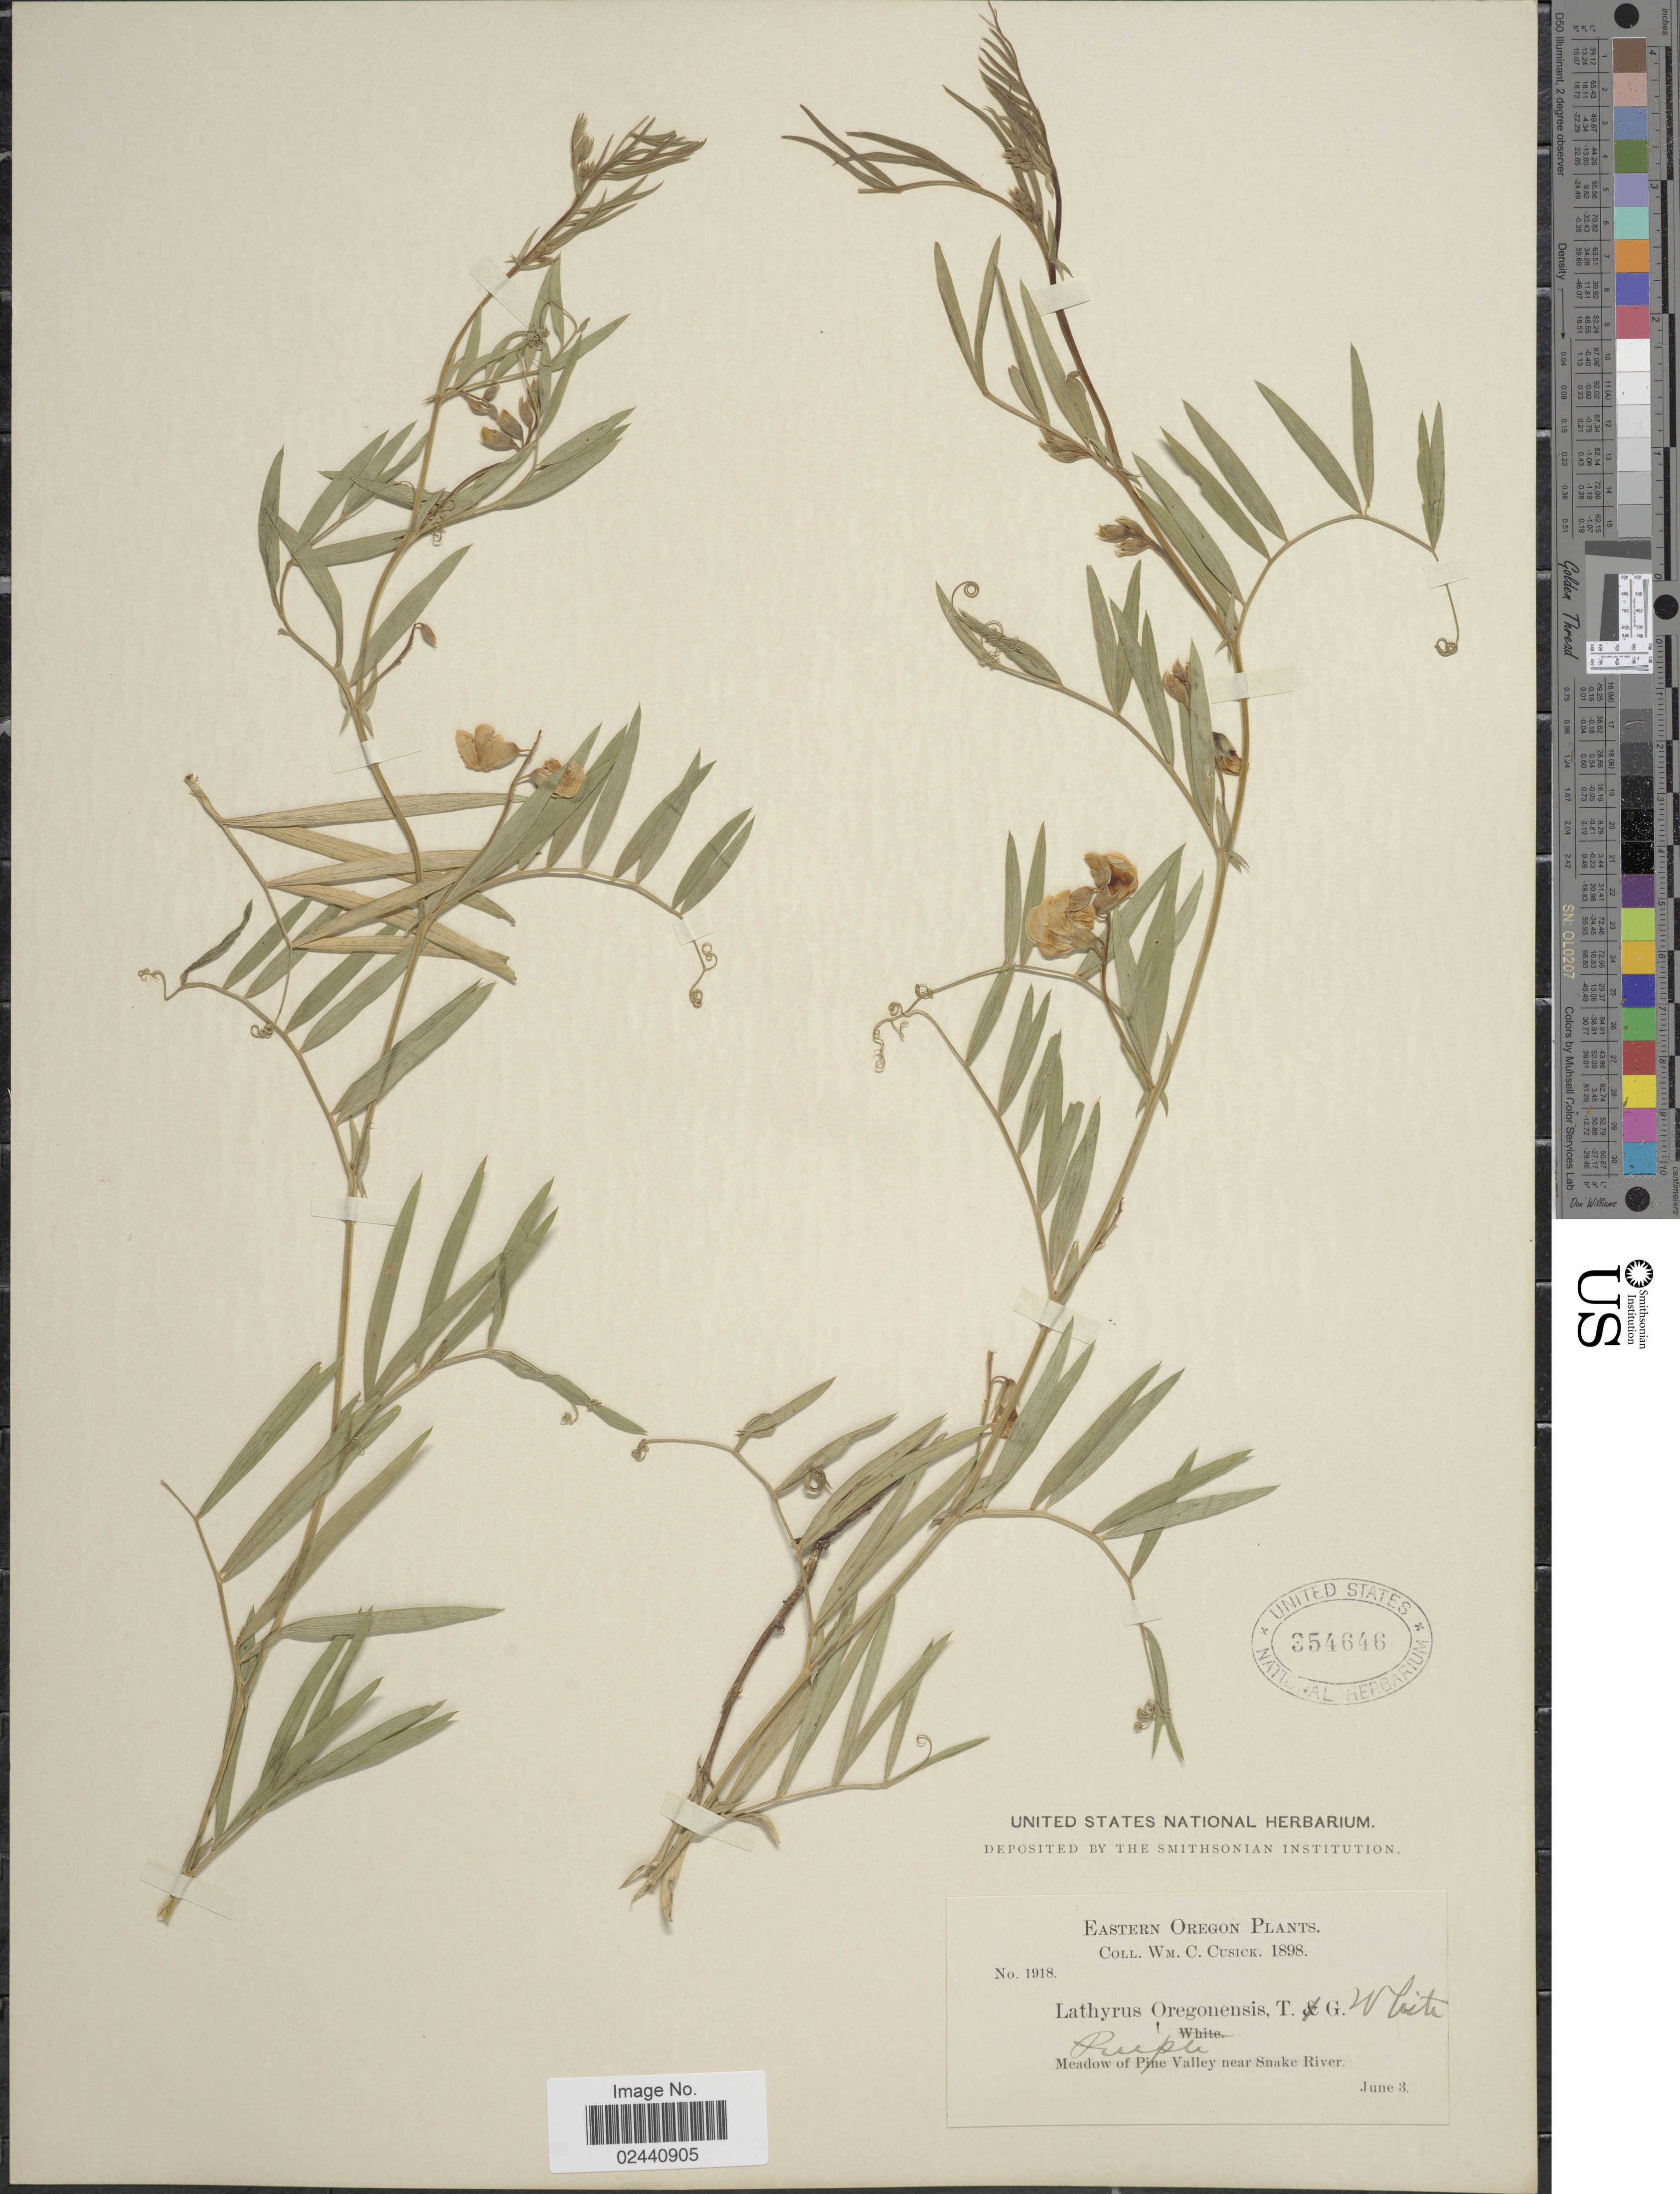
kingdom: Plantae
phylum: Tracheophyta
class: Magnoliopsida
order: Fabales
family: Fabaceae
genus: Lathyrus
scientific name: Lathyrus lanszwertii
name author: Kellogg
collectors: W. C. Cusick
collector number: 1918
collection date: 1898-06-03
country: United States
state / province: Oregon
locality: Eastern Oregon, Meadow Pine Valley near Snake River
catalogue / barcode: US 354646